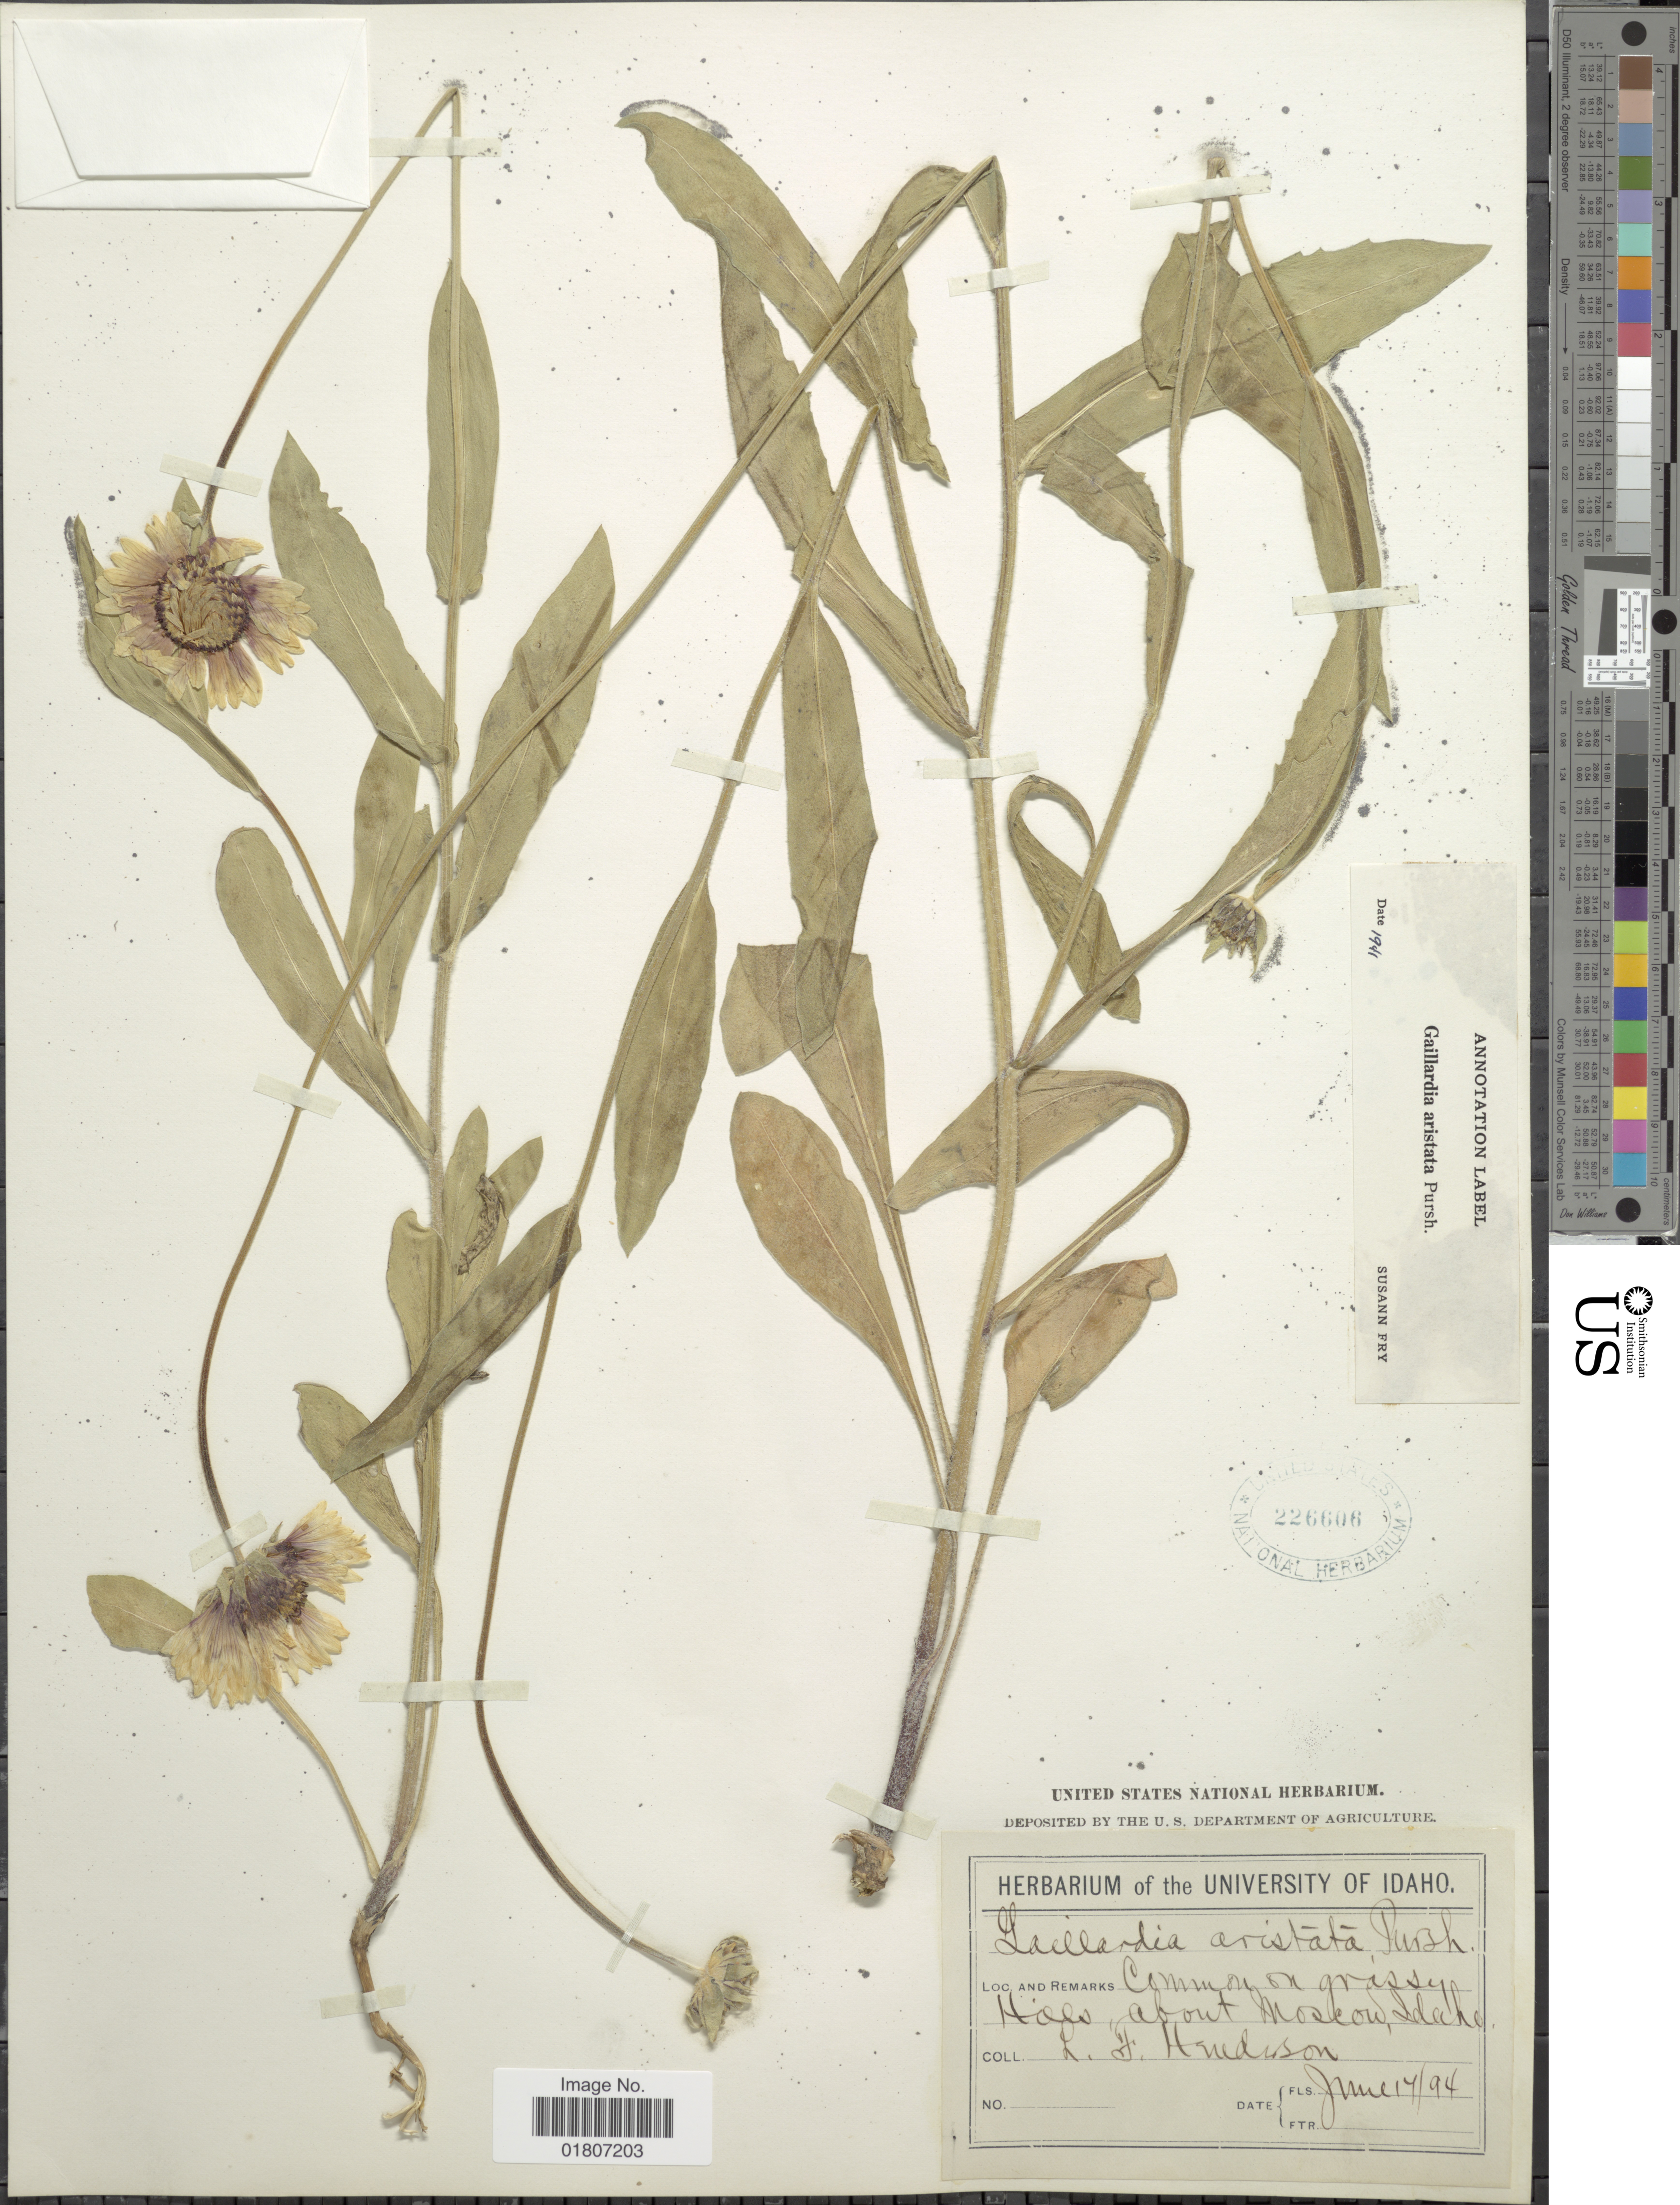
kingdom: Plantae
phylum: Tracheophyta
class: Magnoliopsida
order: Asterales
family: Asteraceae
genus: Gaillardia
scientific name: Gaillardia aristata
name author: Pursh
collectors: L. F. Hudson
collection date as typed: Transcribed d/m/y: 17/6/94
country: United States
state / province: Idaho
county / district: Latah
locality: About Moscow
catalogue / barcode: US 226606